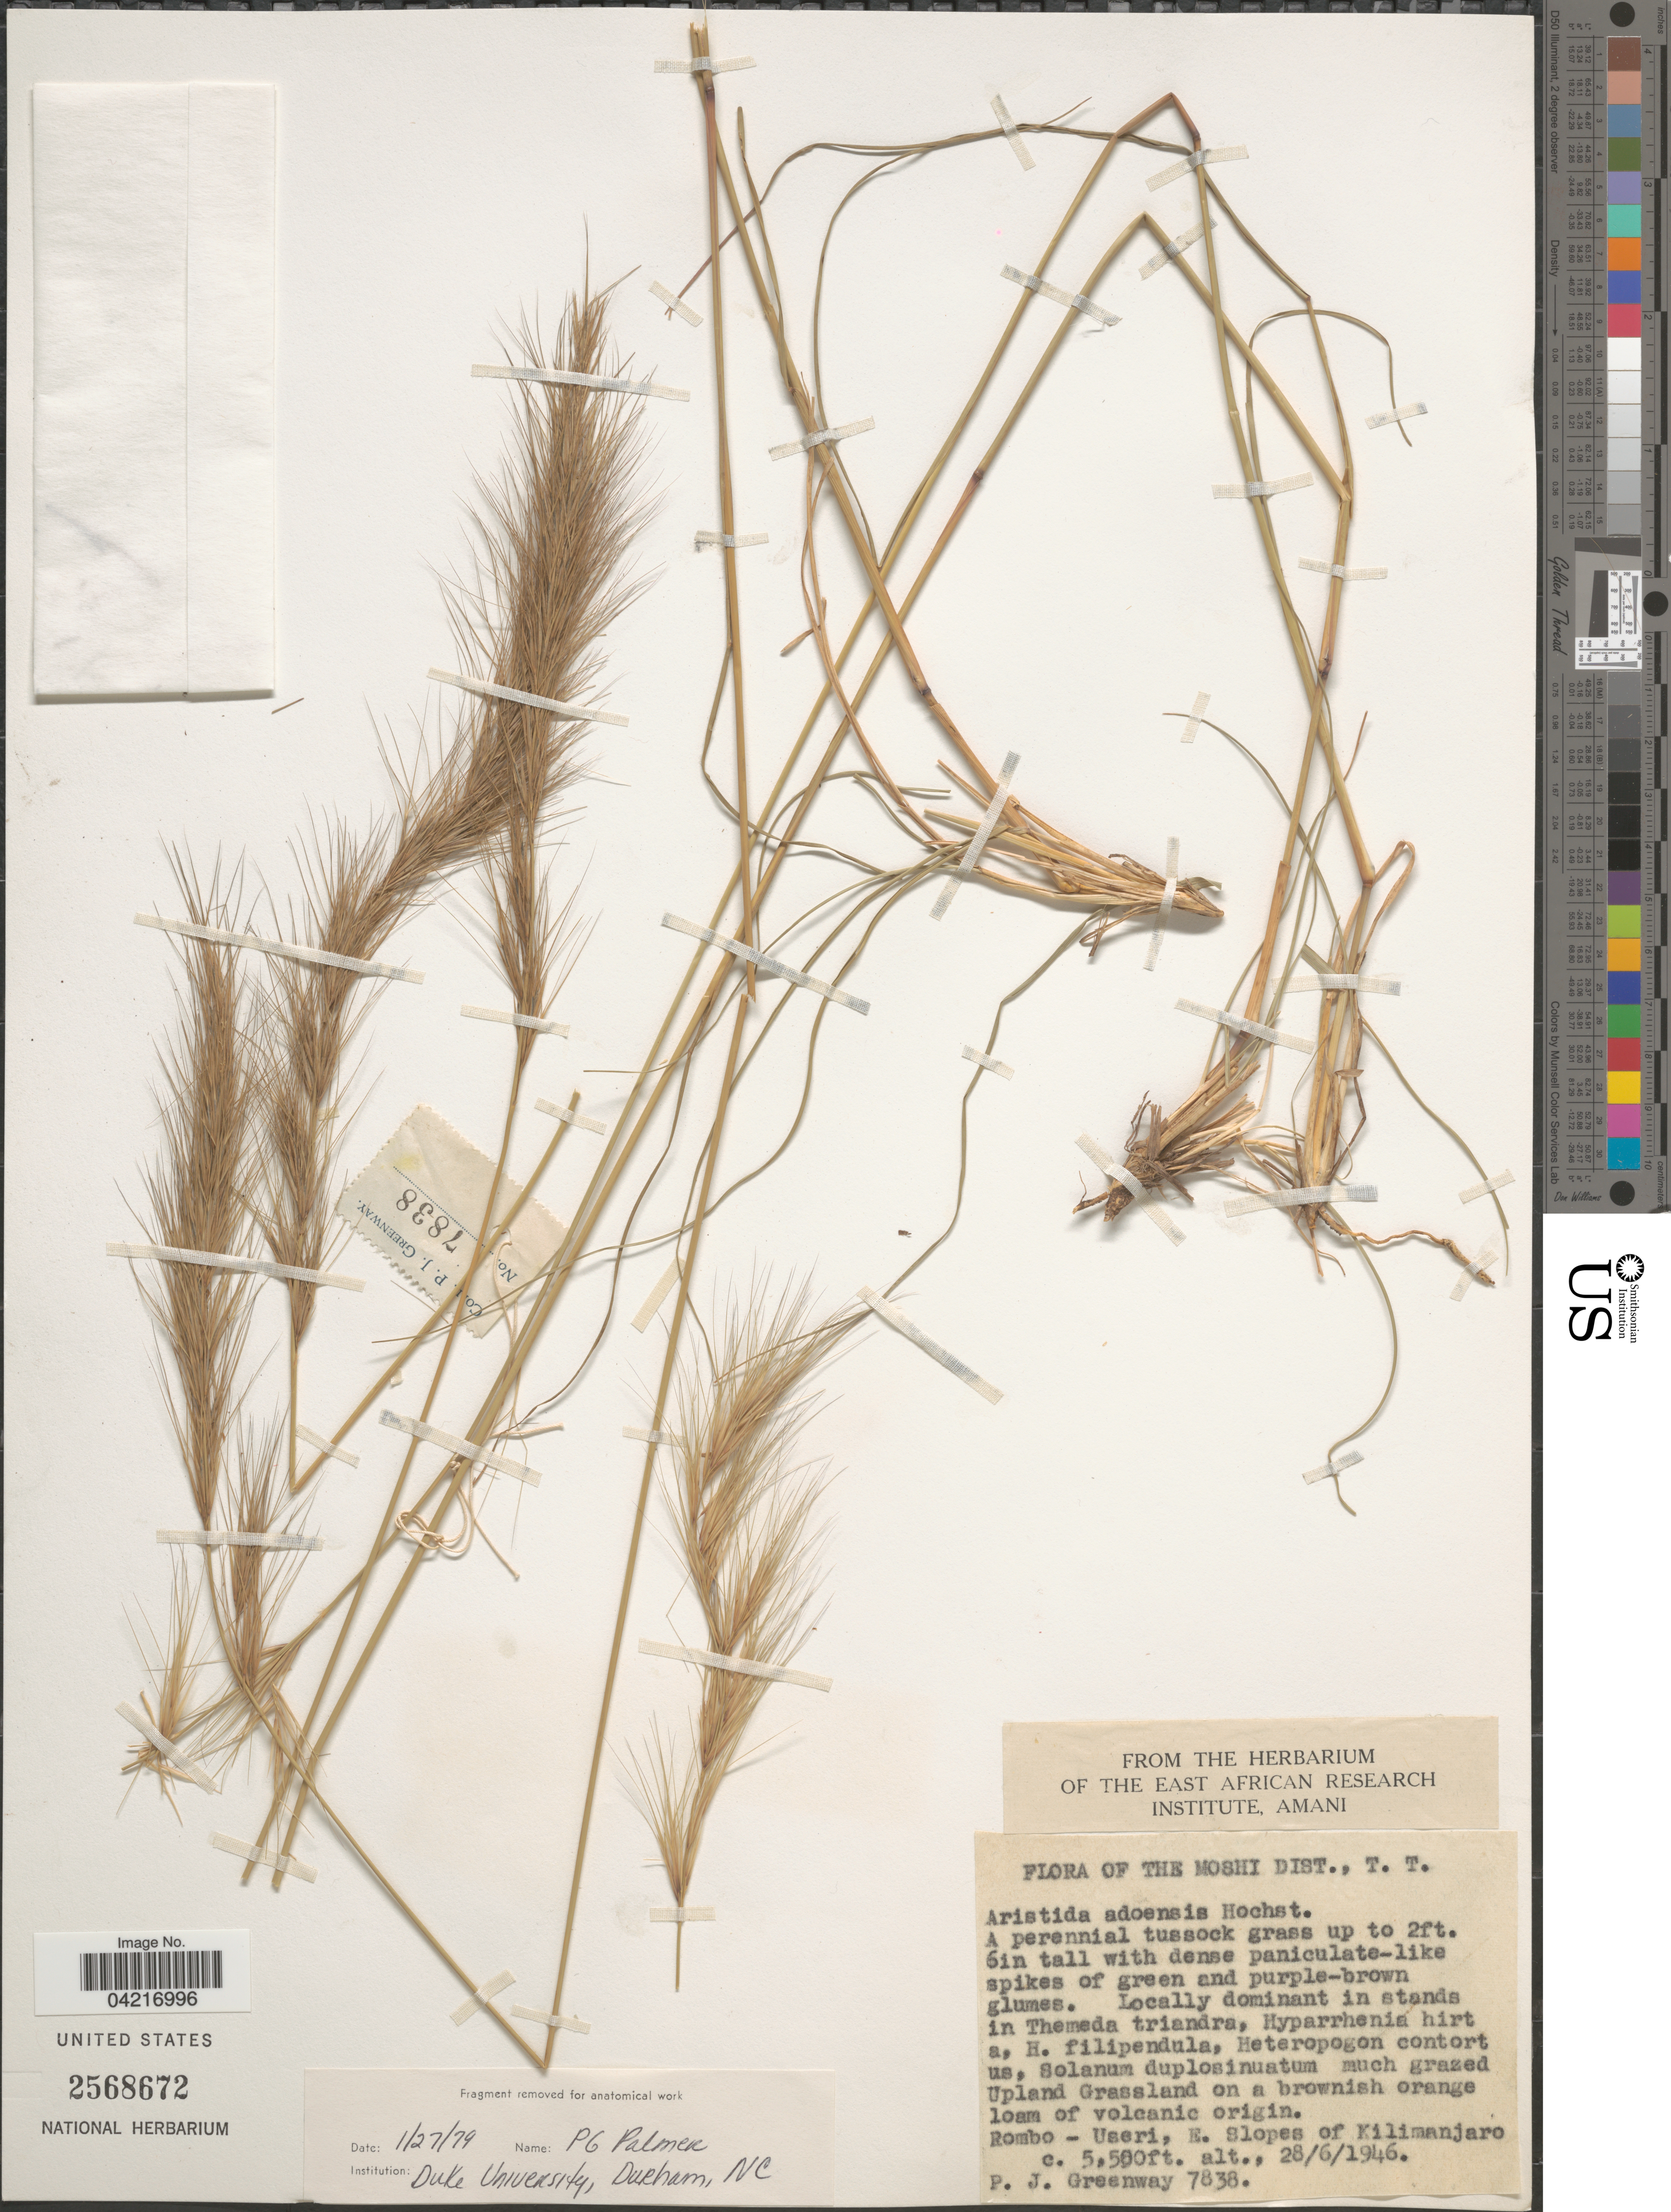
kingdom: Plantae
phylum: Tracheophyta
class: Liliopsida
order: Poales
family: Poaceae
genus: Aristida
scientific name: Aristida adoensis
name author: Hochst. ex A. Rich.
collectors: P. J. Greenway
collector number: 7838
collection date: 1946-06-28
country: Tanzania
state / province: Kilimanjaro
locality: The Moshi Dist., T. T. Rombo - Useri, E. Slopes of Kilimanjaro.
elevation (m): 1676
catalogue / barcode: US 2568672